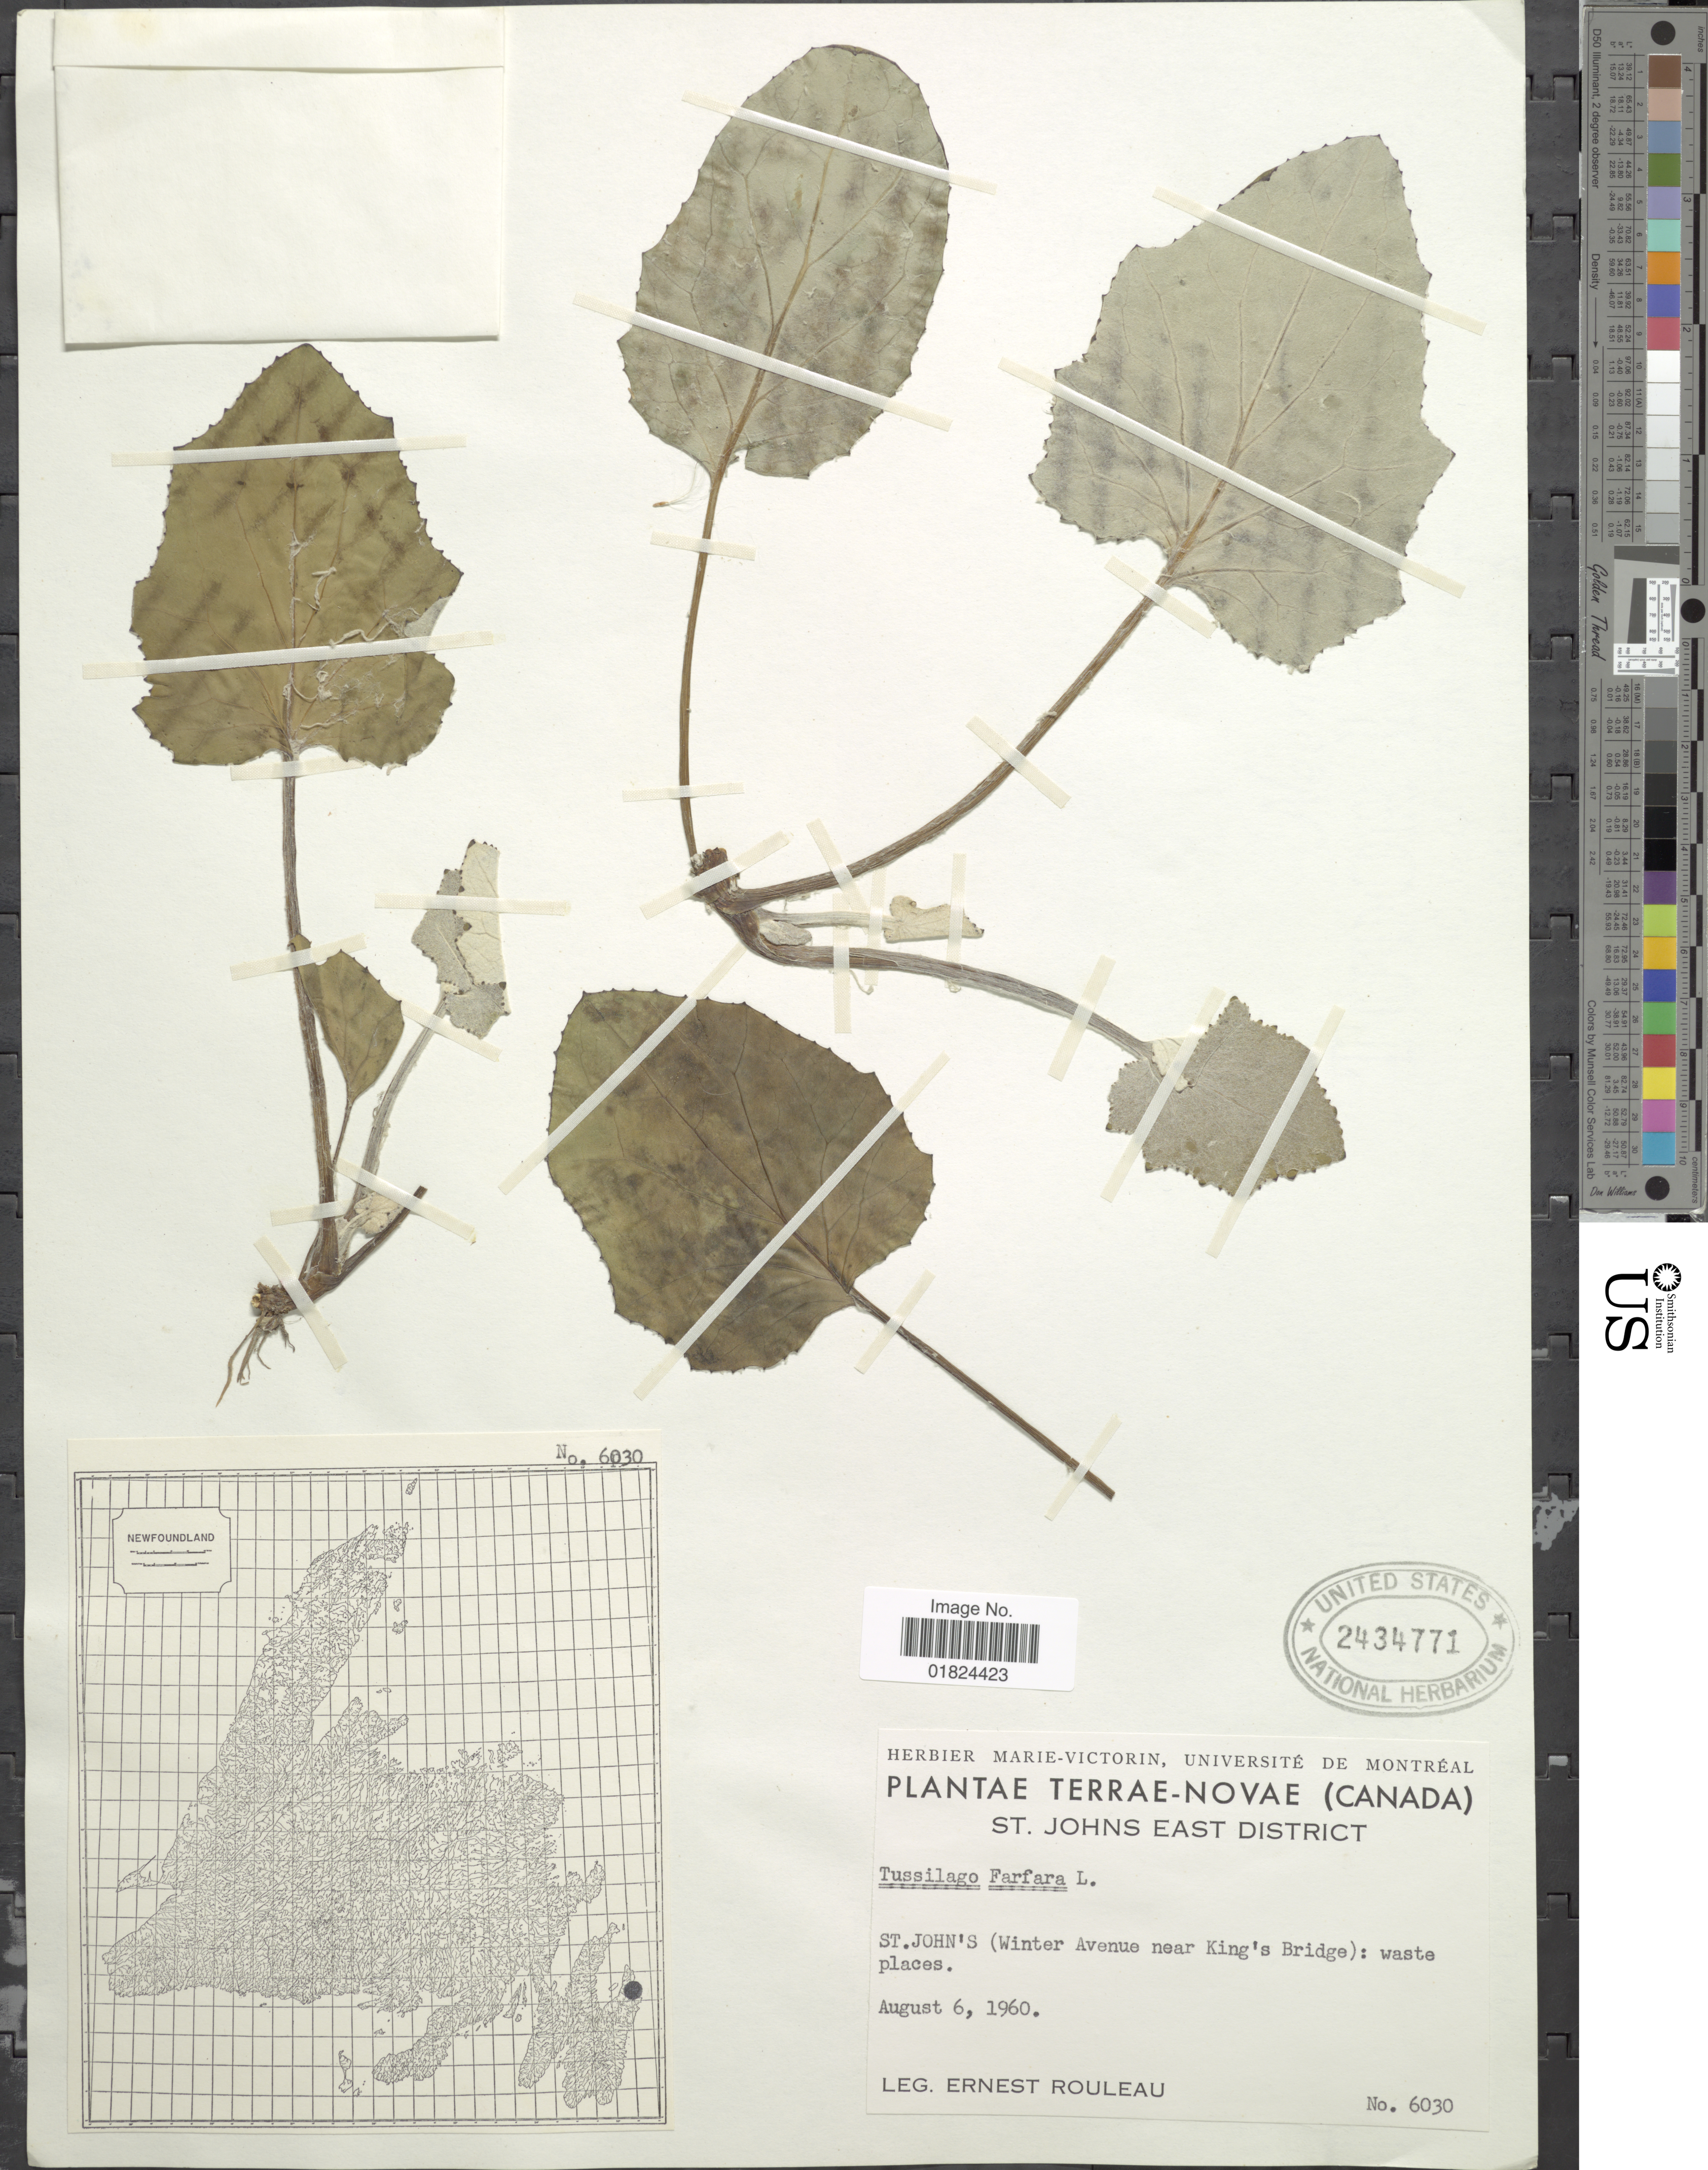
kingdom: Plantae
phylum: Tracheophyta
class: Magnoliopsida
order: Asterales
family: Asteraceae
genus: Tussilago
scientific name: Tussilago farfara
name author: L.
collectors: J. Rouleau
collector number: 6030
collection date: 1960-08-06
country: Canada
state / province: Newfoundland and Labrador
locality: Terrae-Novae, St. Johns East District, St John's (Winter Avenue near King's Bridge): waste places.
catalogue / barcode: US 2434771